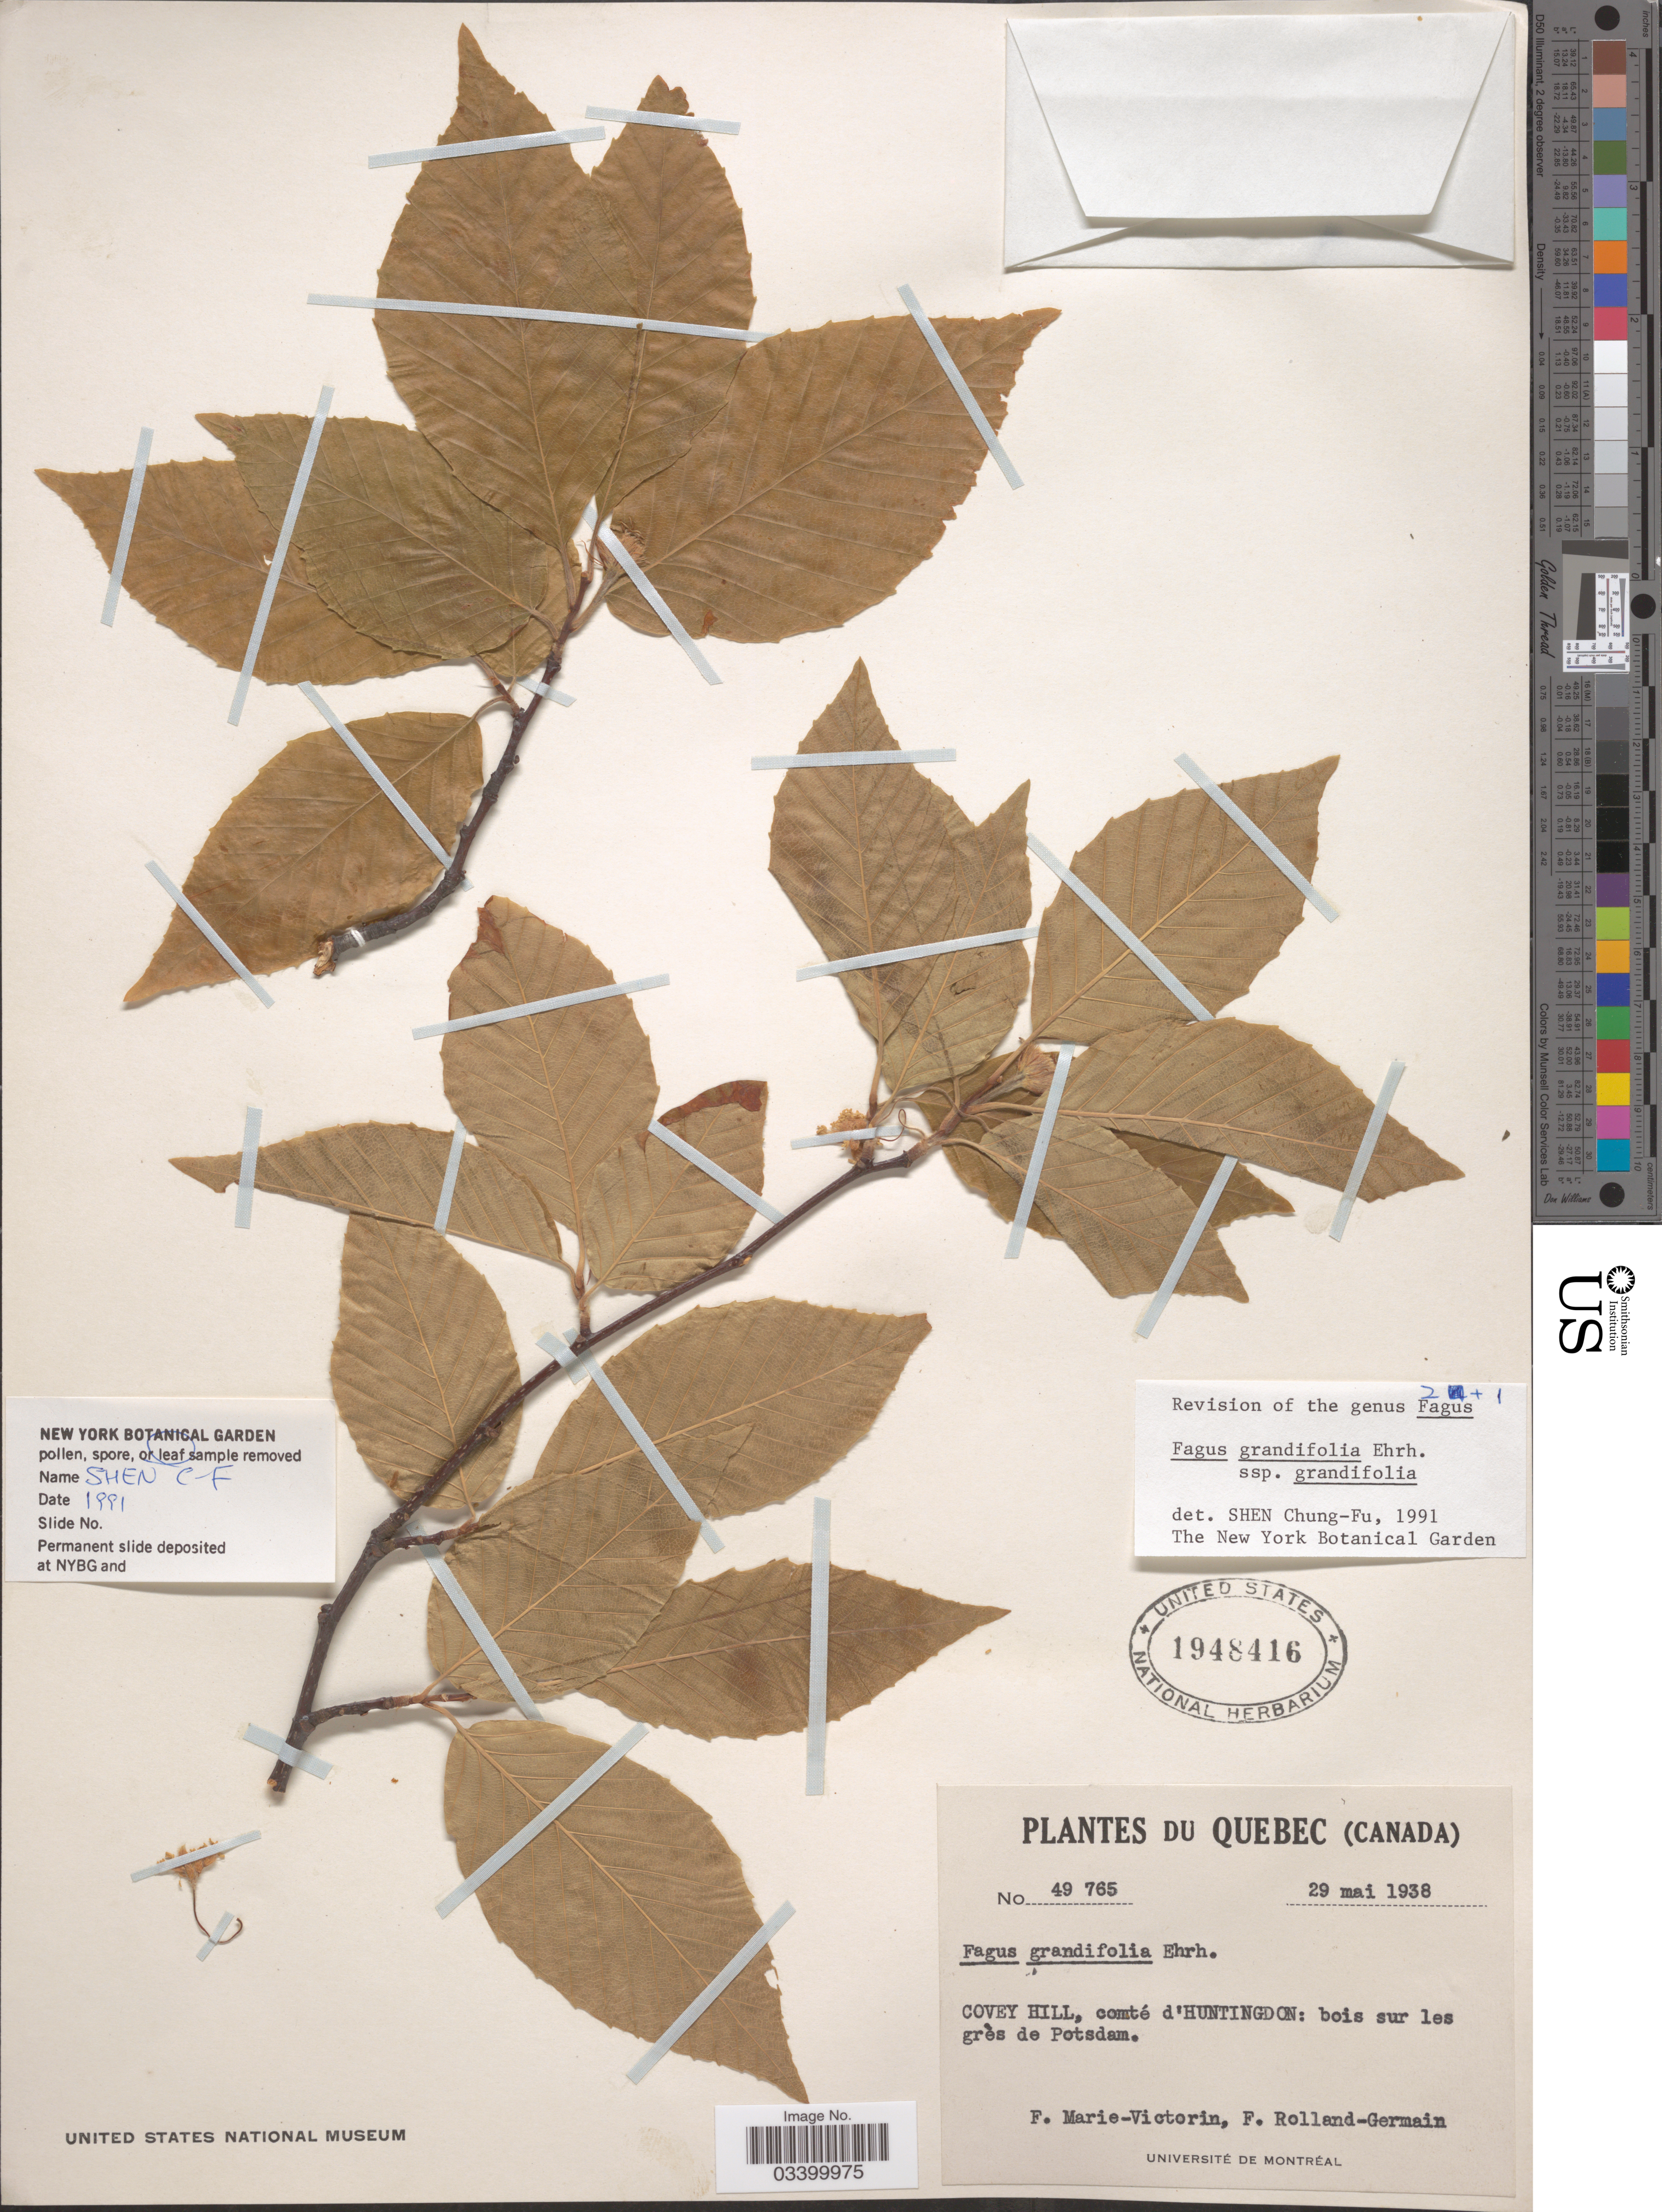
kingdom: Plantae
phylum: Tracheophyta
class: Magnoliopsida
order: Fagales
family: Fagaceae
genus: Fagus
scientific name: Fagus grandifolia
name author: Ehrh.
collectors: F. Marie-Victorin & Rolland-Germain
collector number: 49765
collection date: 1938-05-29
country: Canada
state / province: Quebec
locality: Covey Hill, comté d'Huntingdon: bois sur les grès de Potsdam.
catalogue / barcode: US 1948416